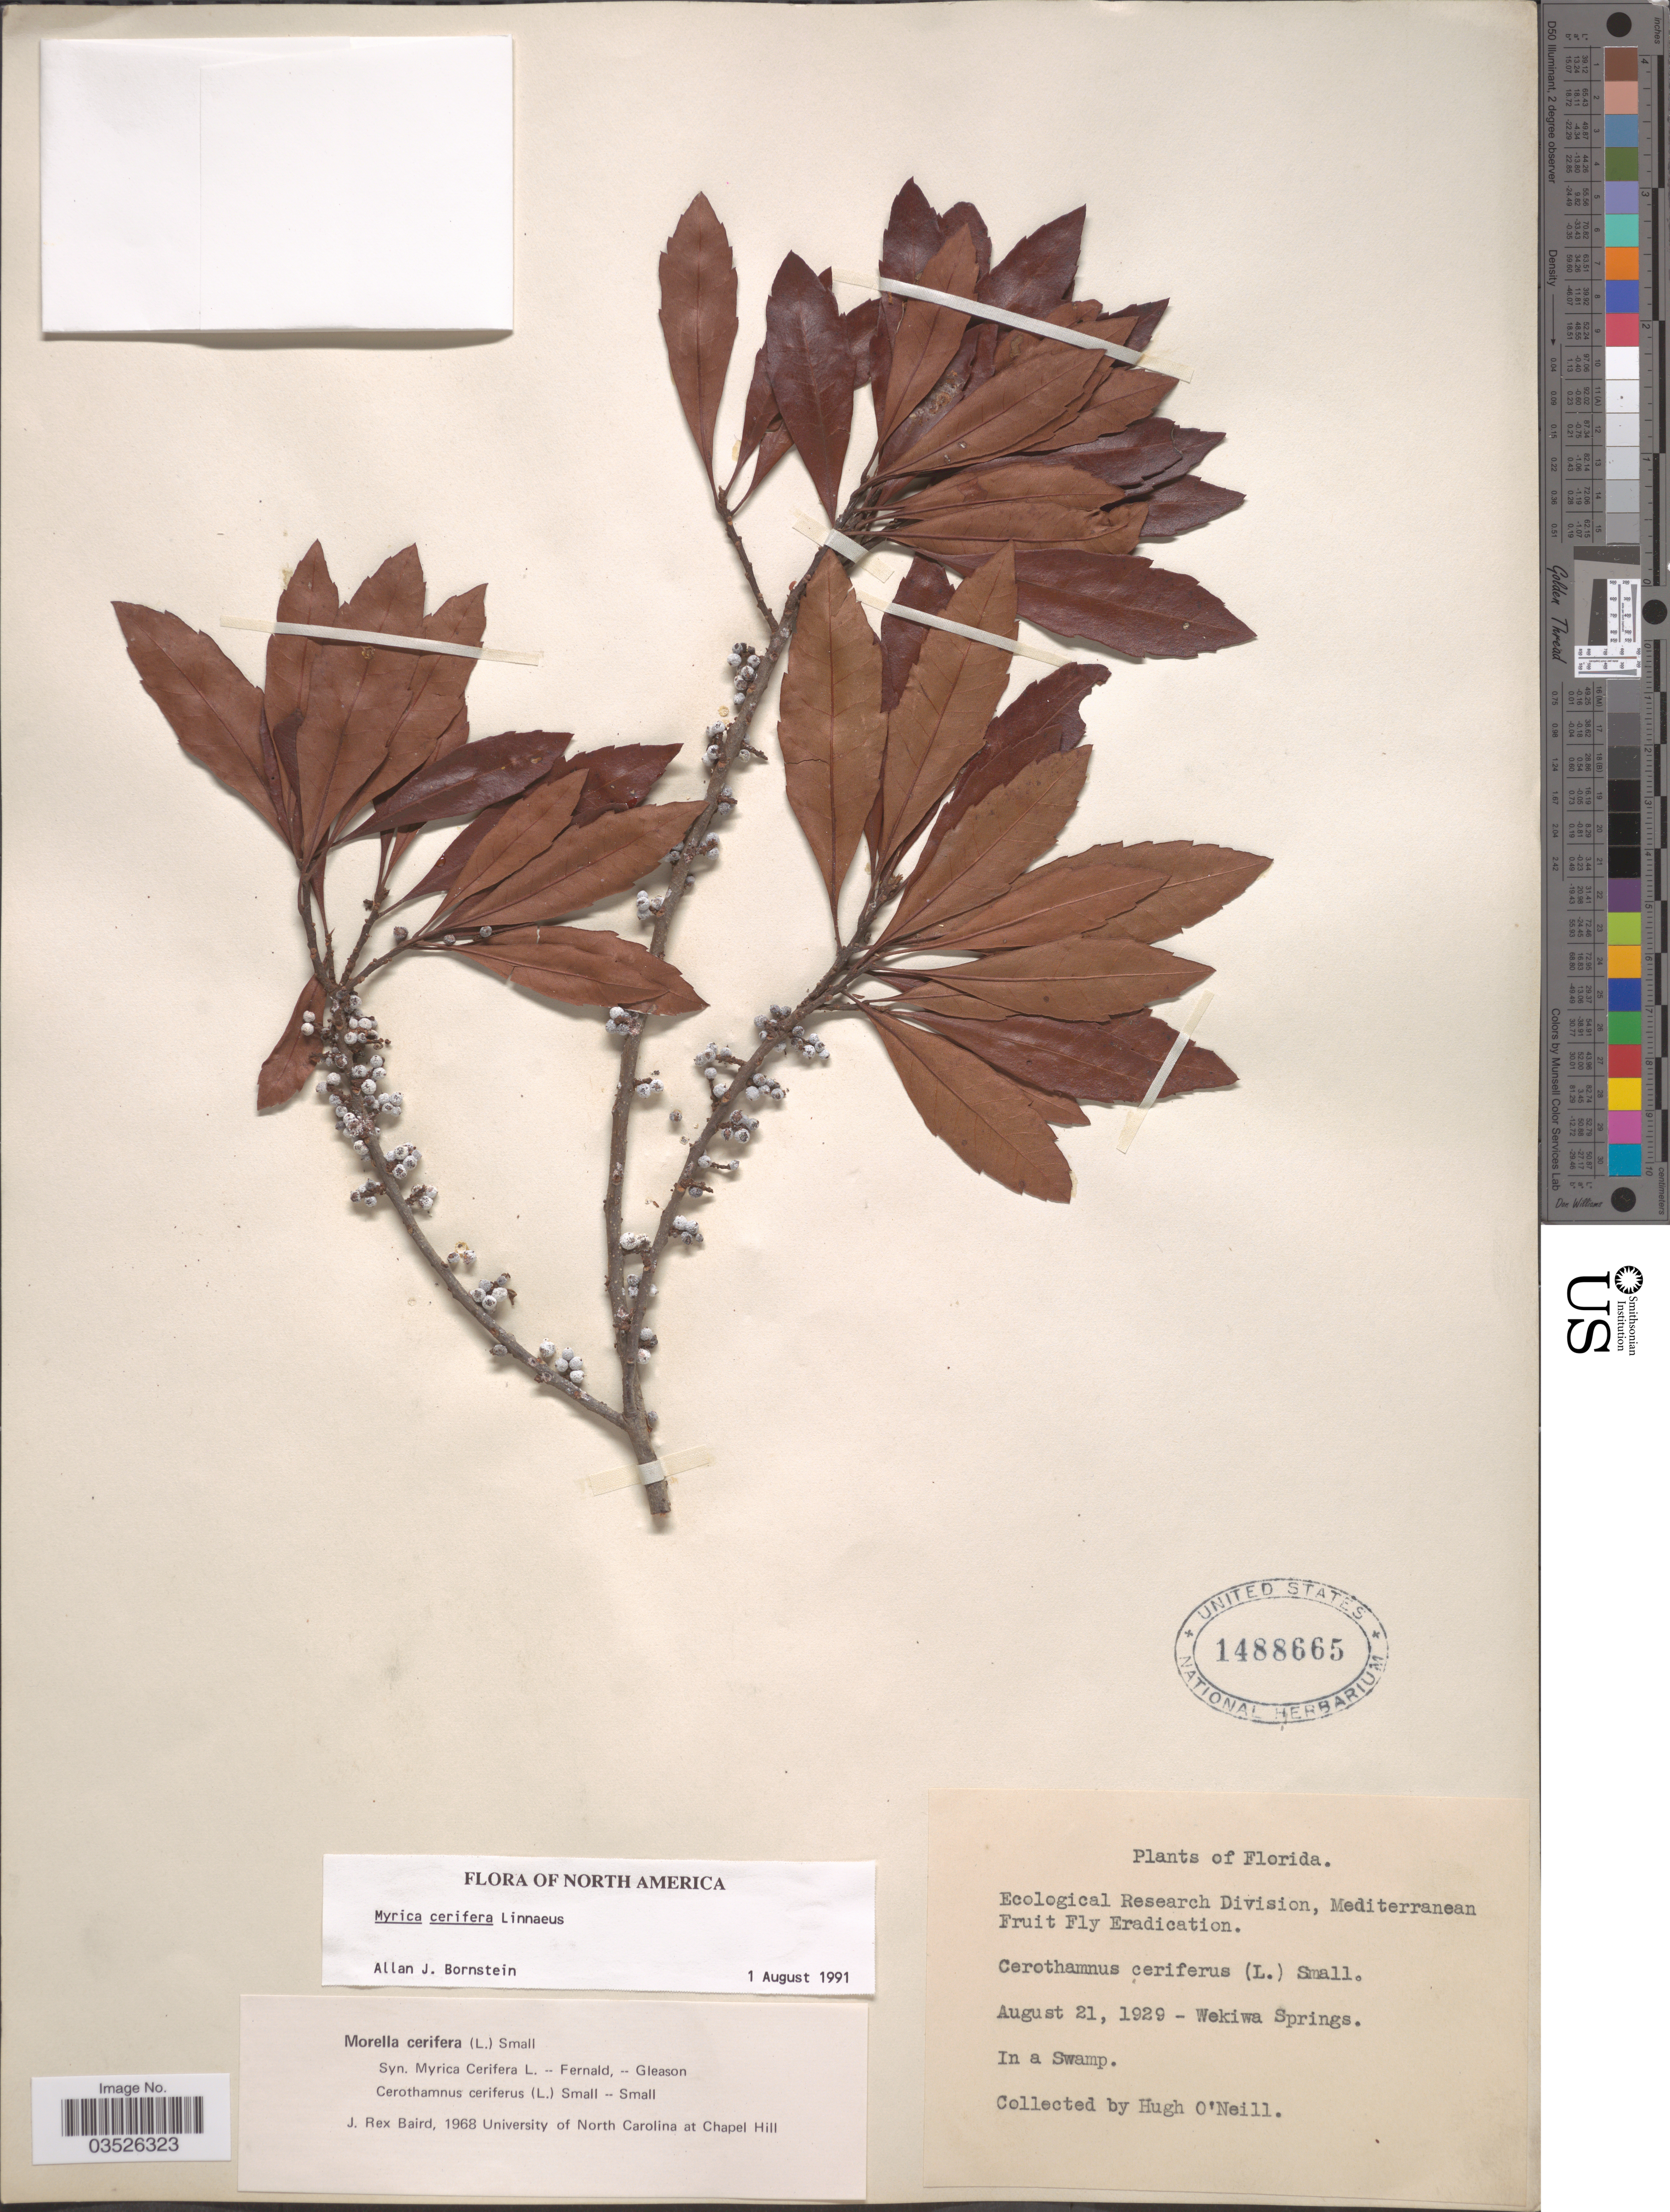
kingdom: Plantae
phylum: Tracheophyta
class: Magnoliopsida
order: Fagales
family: Myricaceae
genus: Morella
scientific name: Morella cerifera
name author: (L.) Small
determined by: Baird, James Rex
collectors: H. O'Neill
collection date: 1929-08-21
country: United States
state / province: Florida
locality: Wekiwa Springs.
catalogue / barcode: US 1488665